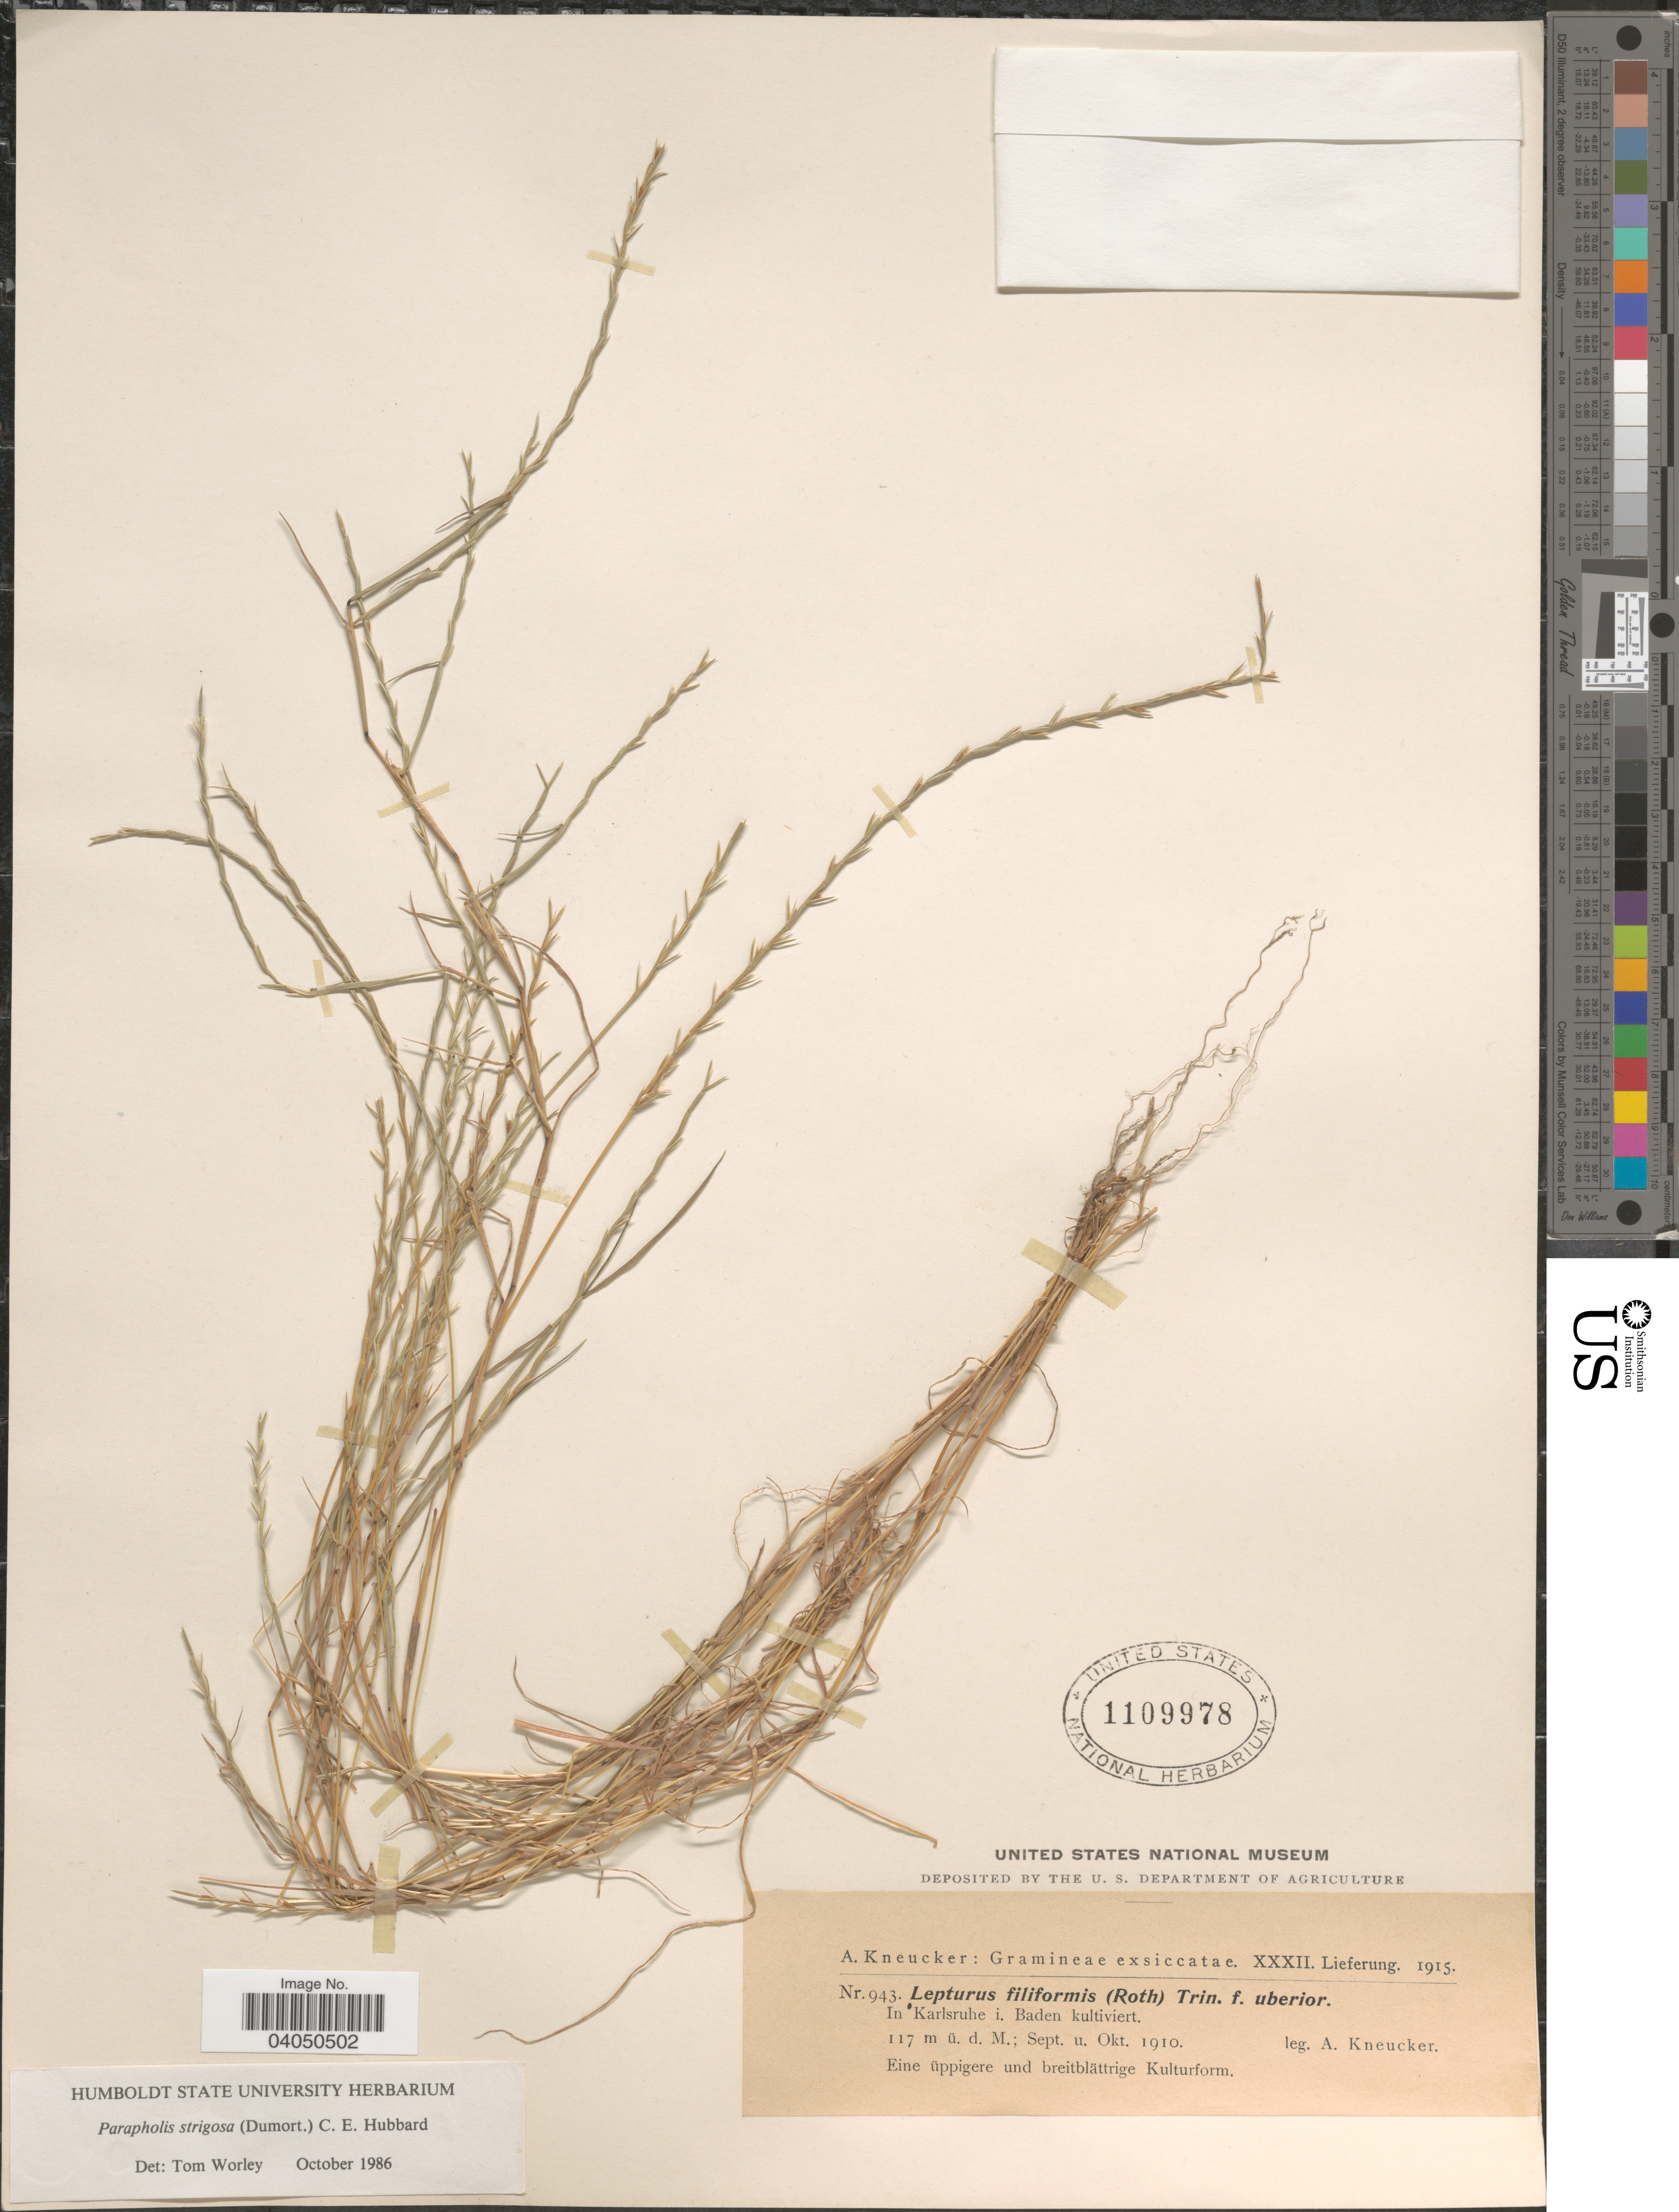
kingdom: Plantae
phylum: Tracheophyta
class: Liliopsida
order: Poales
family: Poaceae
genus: Parapholis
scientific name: Parapholis strigosa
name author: (Dumort.) C.E. Hubb.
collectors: A. Kneucker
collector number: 943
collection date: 1910-09/1910-10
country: Germany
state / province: Baden-Württemberg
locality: In Karlsruhe i. Baden kultiviert.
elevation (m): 117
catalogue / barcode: US 1109978